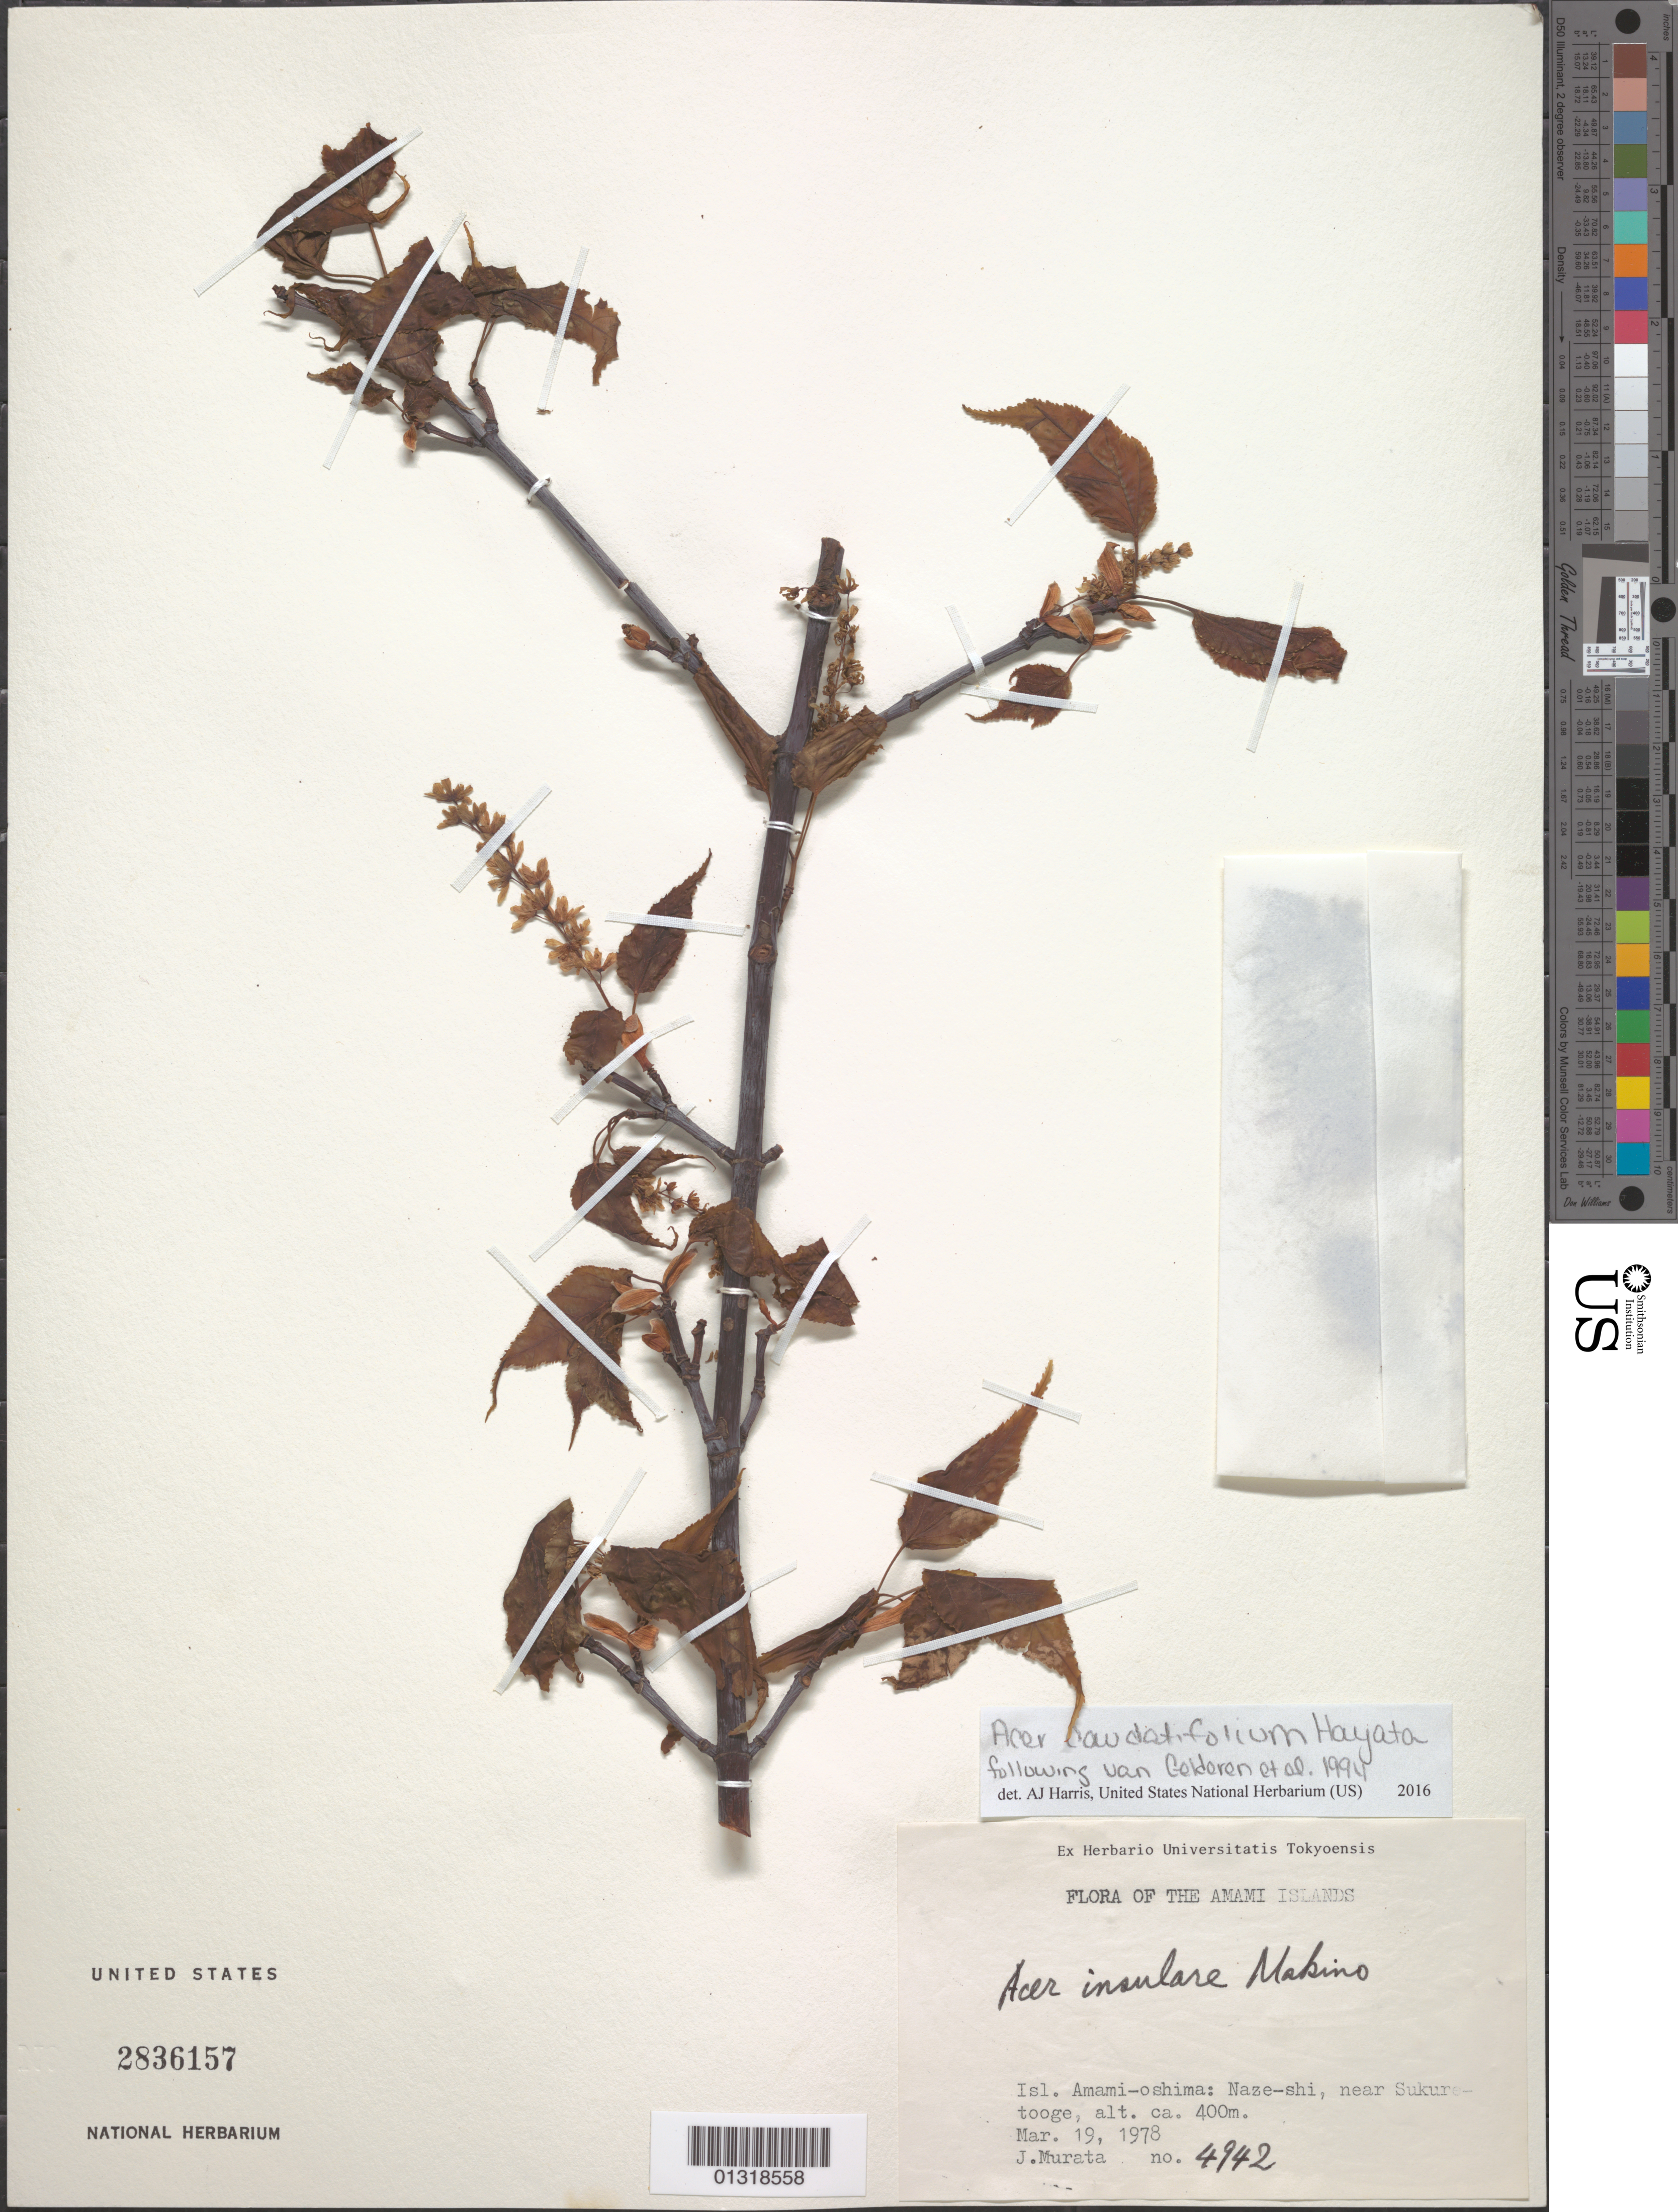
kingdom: Plantae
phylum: Tracheophyta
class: Magnoliopsida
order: Sapindales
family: Sapindaceae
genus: Acer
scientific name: Acer caudatifolium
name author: Hayata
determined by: Harris, A. J.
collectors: J. Murata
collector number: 4942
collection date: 1978-03-19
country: Japan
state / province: Kagosima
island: Amami Oshima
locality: Naze-shi, near Sukure-tooge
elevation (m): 400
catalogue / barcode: US 2836157